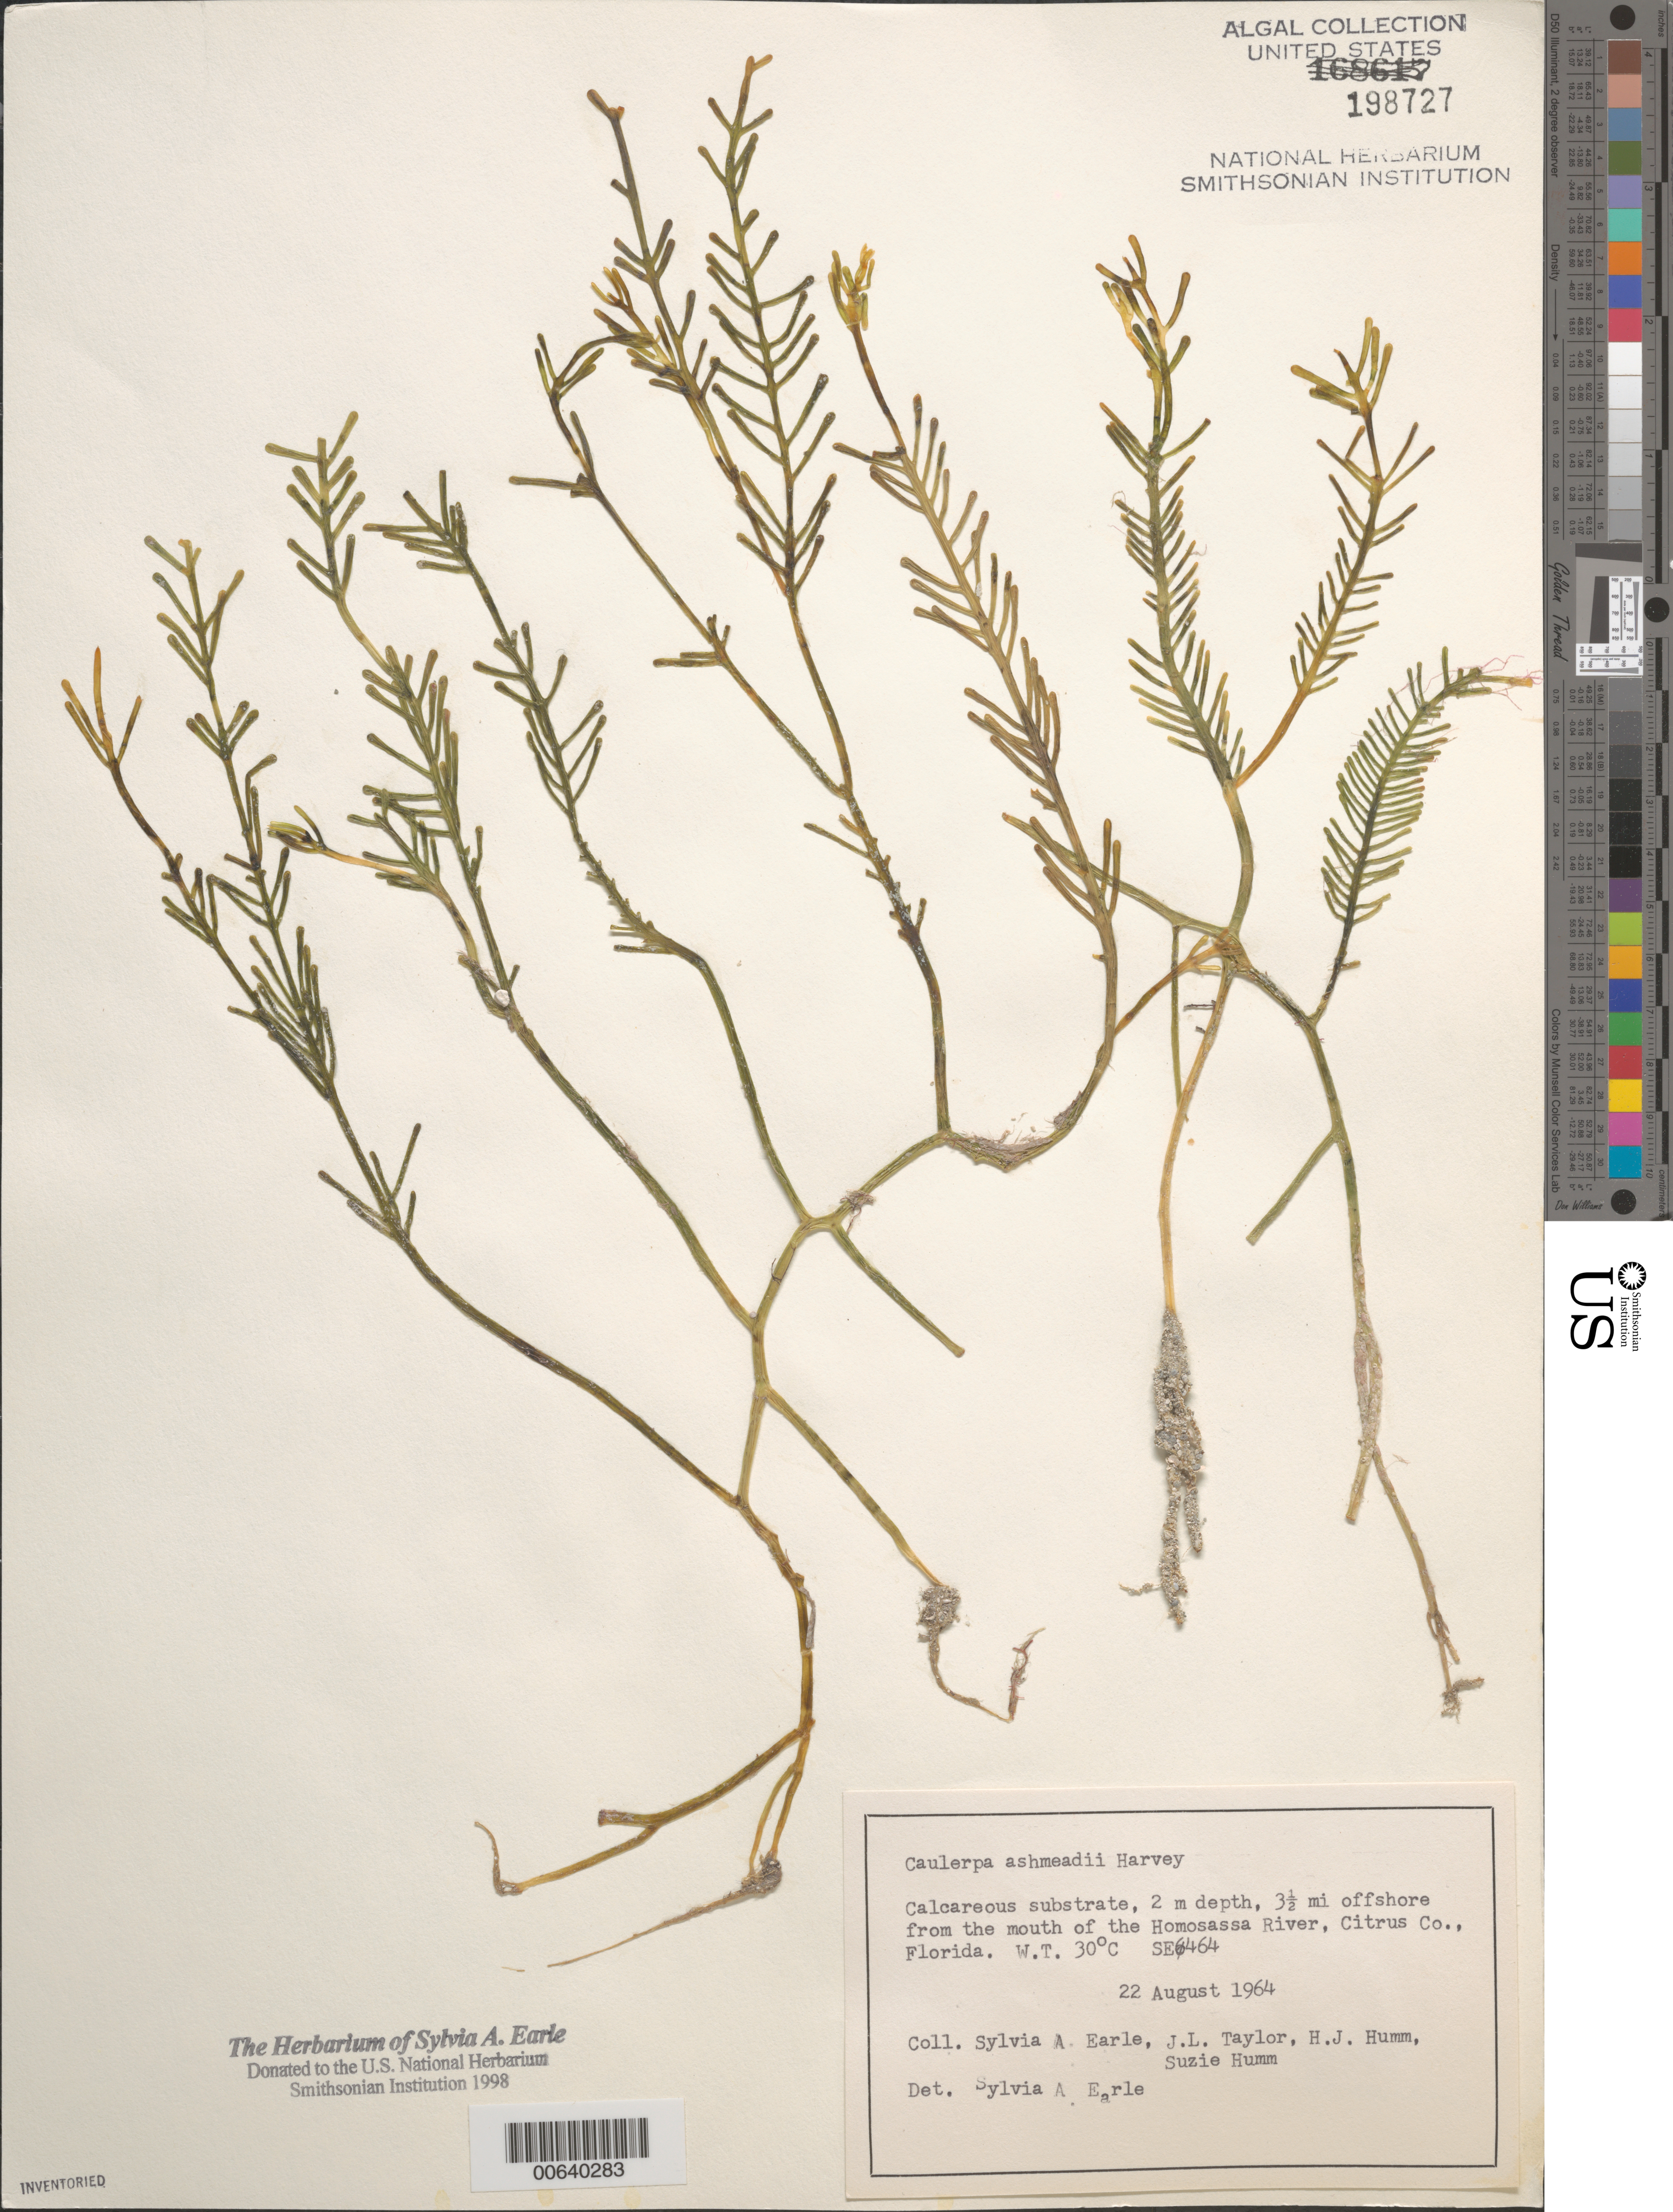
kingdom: Plantae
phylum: Chlorophyta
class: Ulvophyceae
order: Bryopsidales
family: Caulerpaceae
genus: Caulerpa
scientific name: Caulerpa ashmeadii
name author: Harv.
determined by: Earle, S. A.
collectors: S. A. Earle, J. L. Taylor, H. J. Humm & S. Humm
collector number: SE 6464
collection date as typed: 22 Aug 1964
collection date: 1964-08-22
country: United States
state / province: Florida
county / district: Citrus County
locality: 3.5 miles off Homosassa River mouth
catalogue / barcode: US 198727